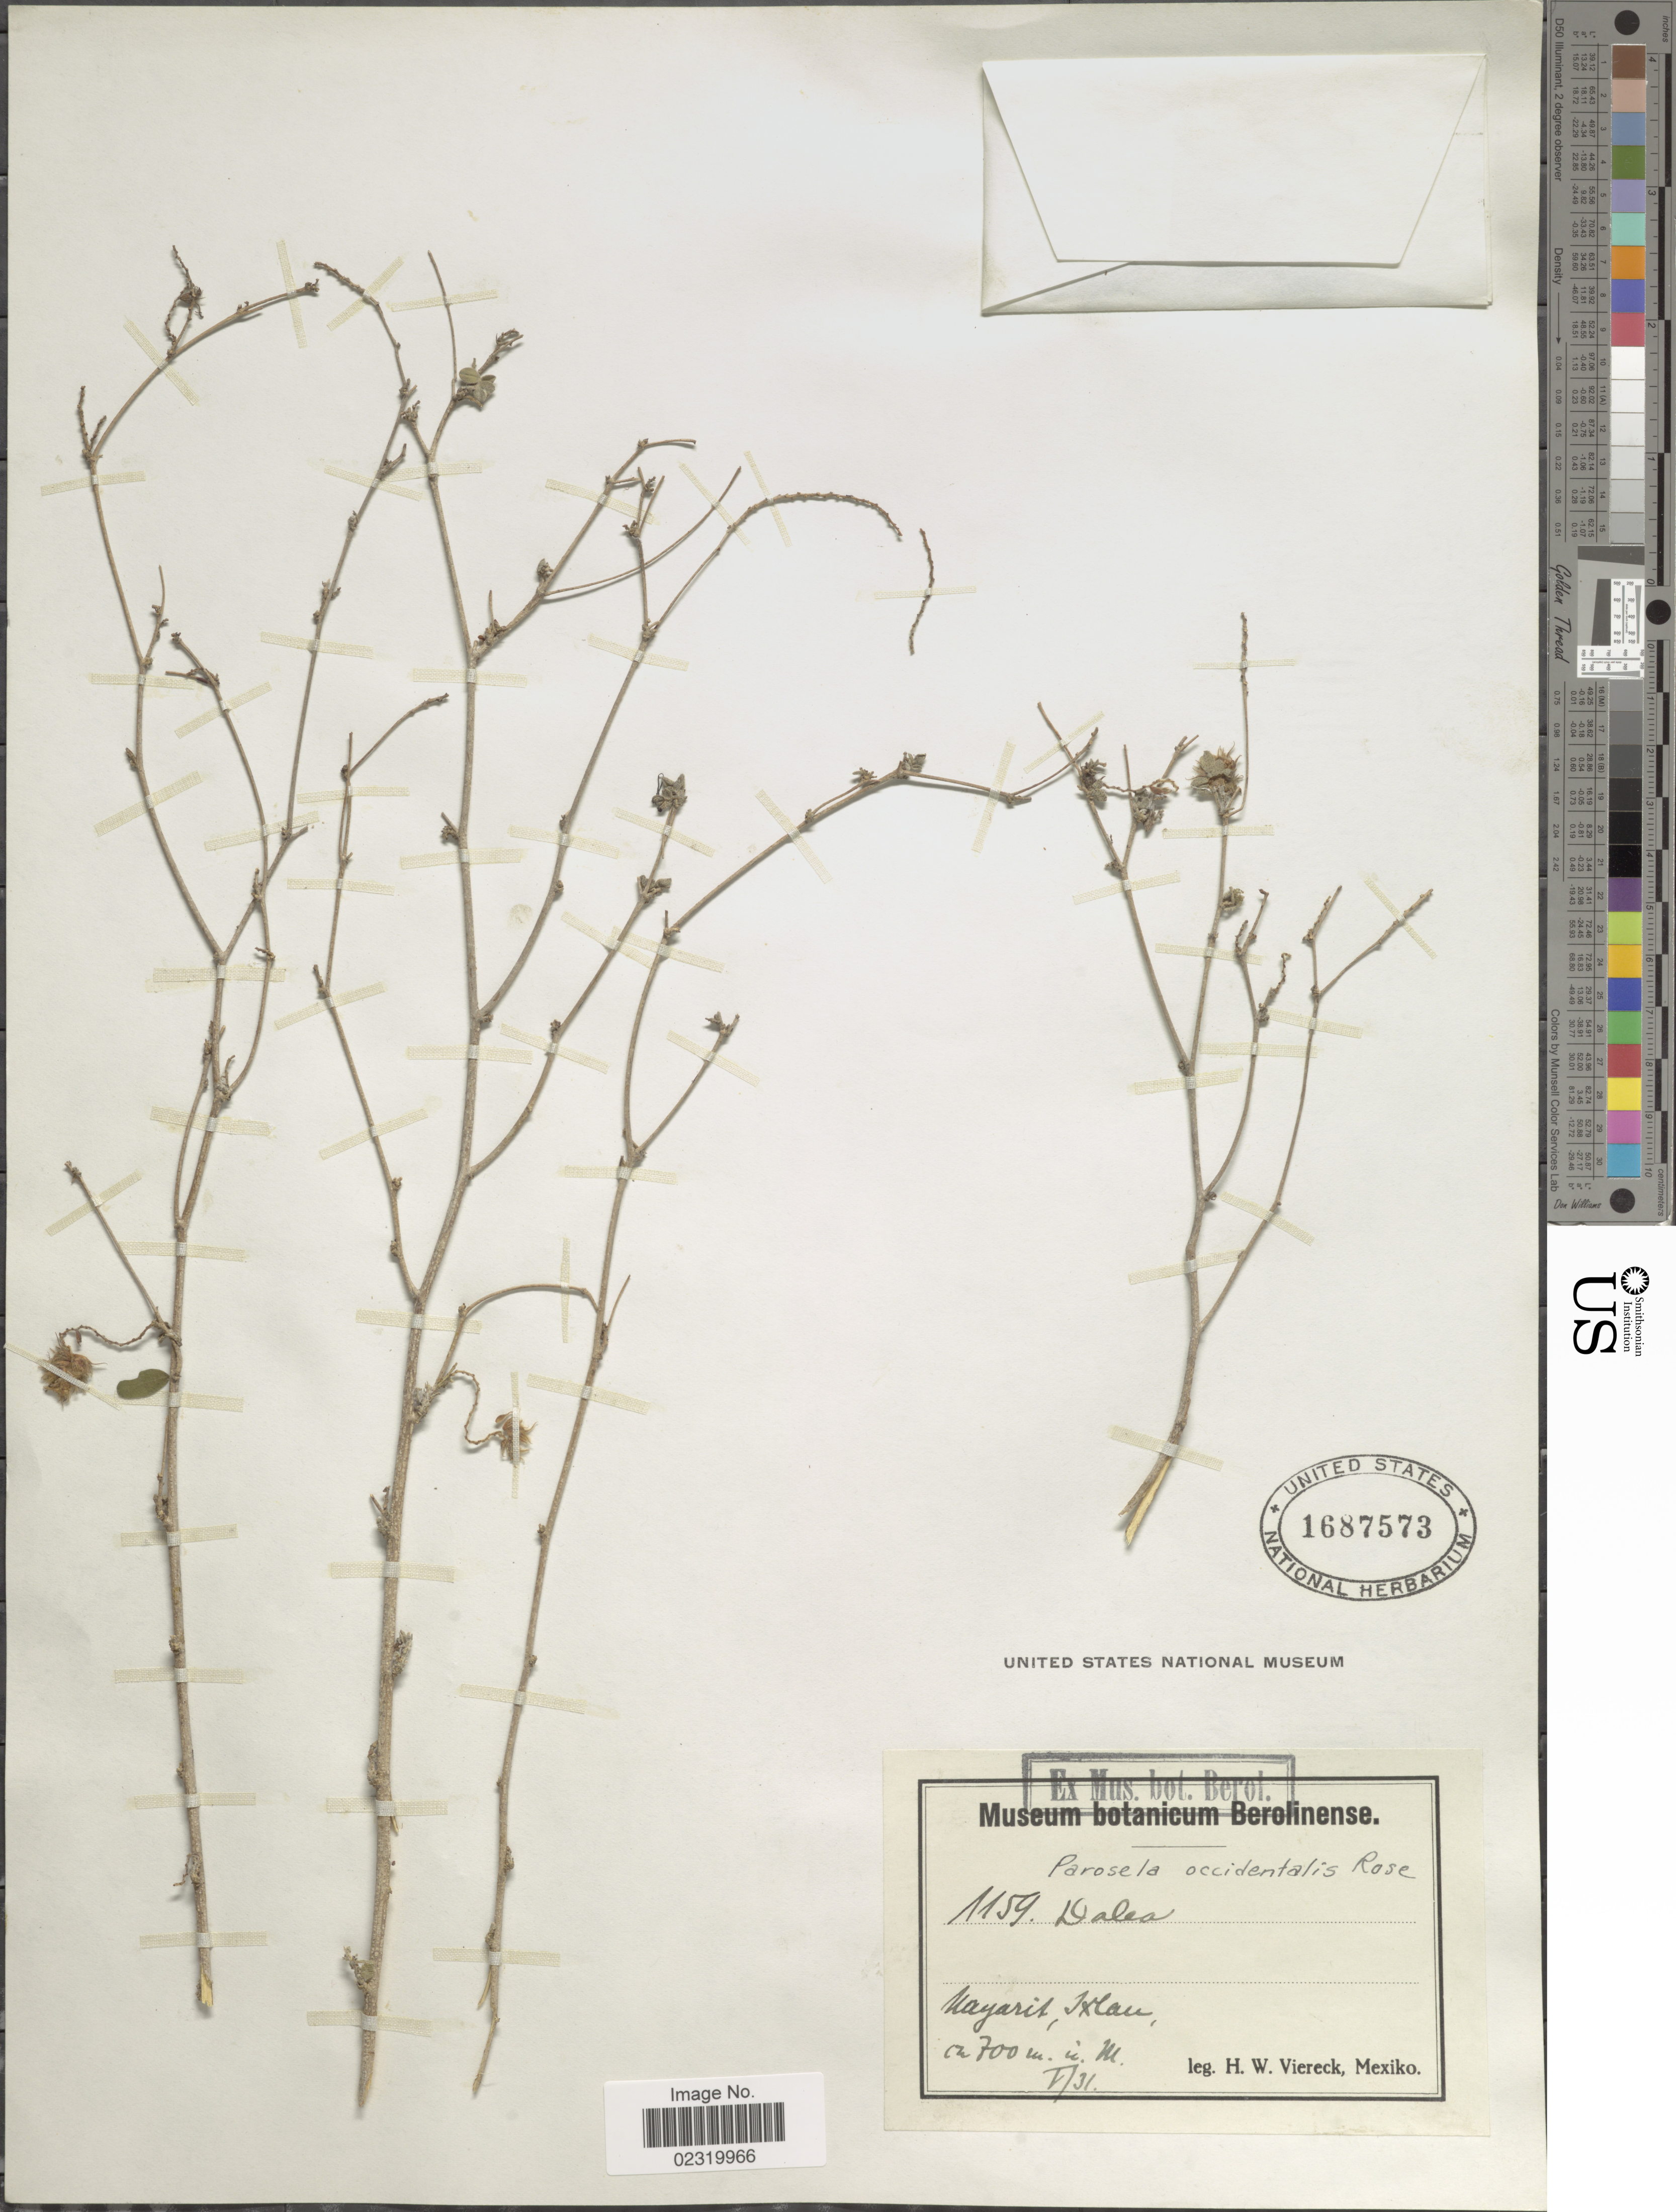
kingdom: Plantae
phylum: Tracheophyta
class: Magnoliopsida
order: Fabales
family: Fabaceae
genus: Dalea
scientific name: Dalea occidentalis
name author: (Rydb.) L. Riley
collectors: H. W. Viereck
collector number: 1159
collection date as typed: Transcribed d/m/y: /5/31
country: Mexico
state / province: Nayarit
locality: Ixlan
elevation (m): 700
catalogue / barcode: US 1687573